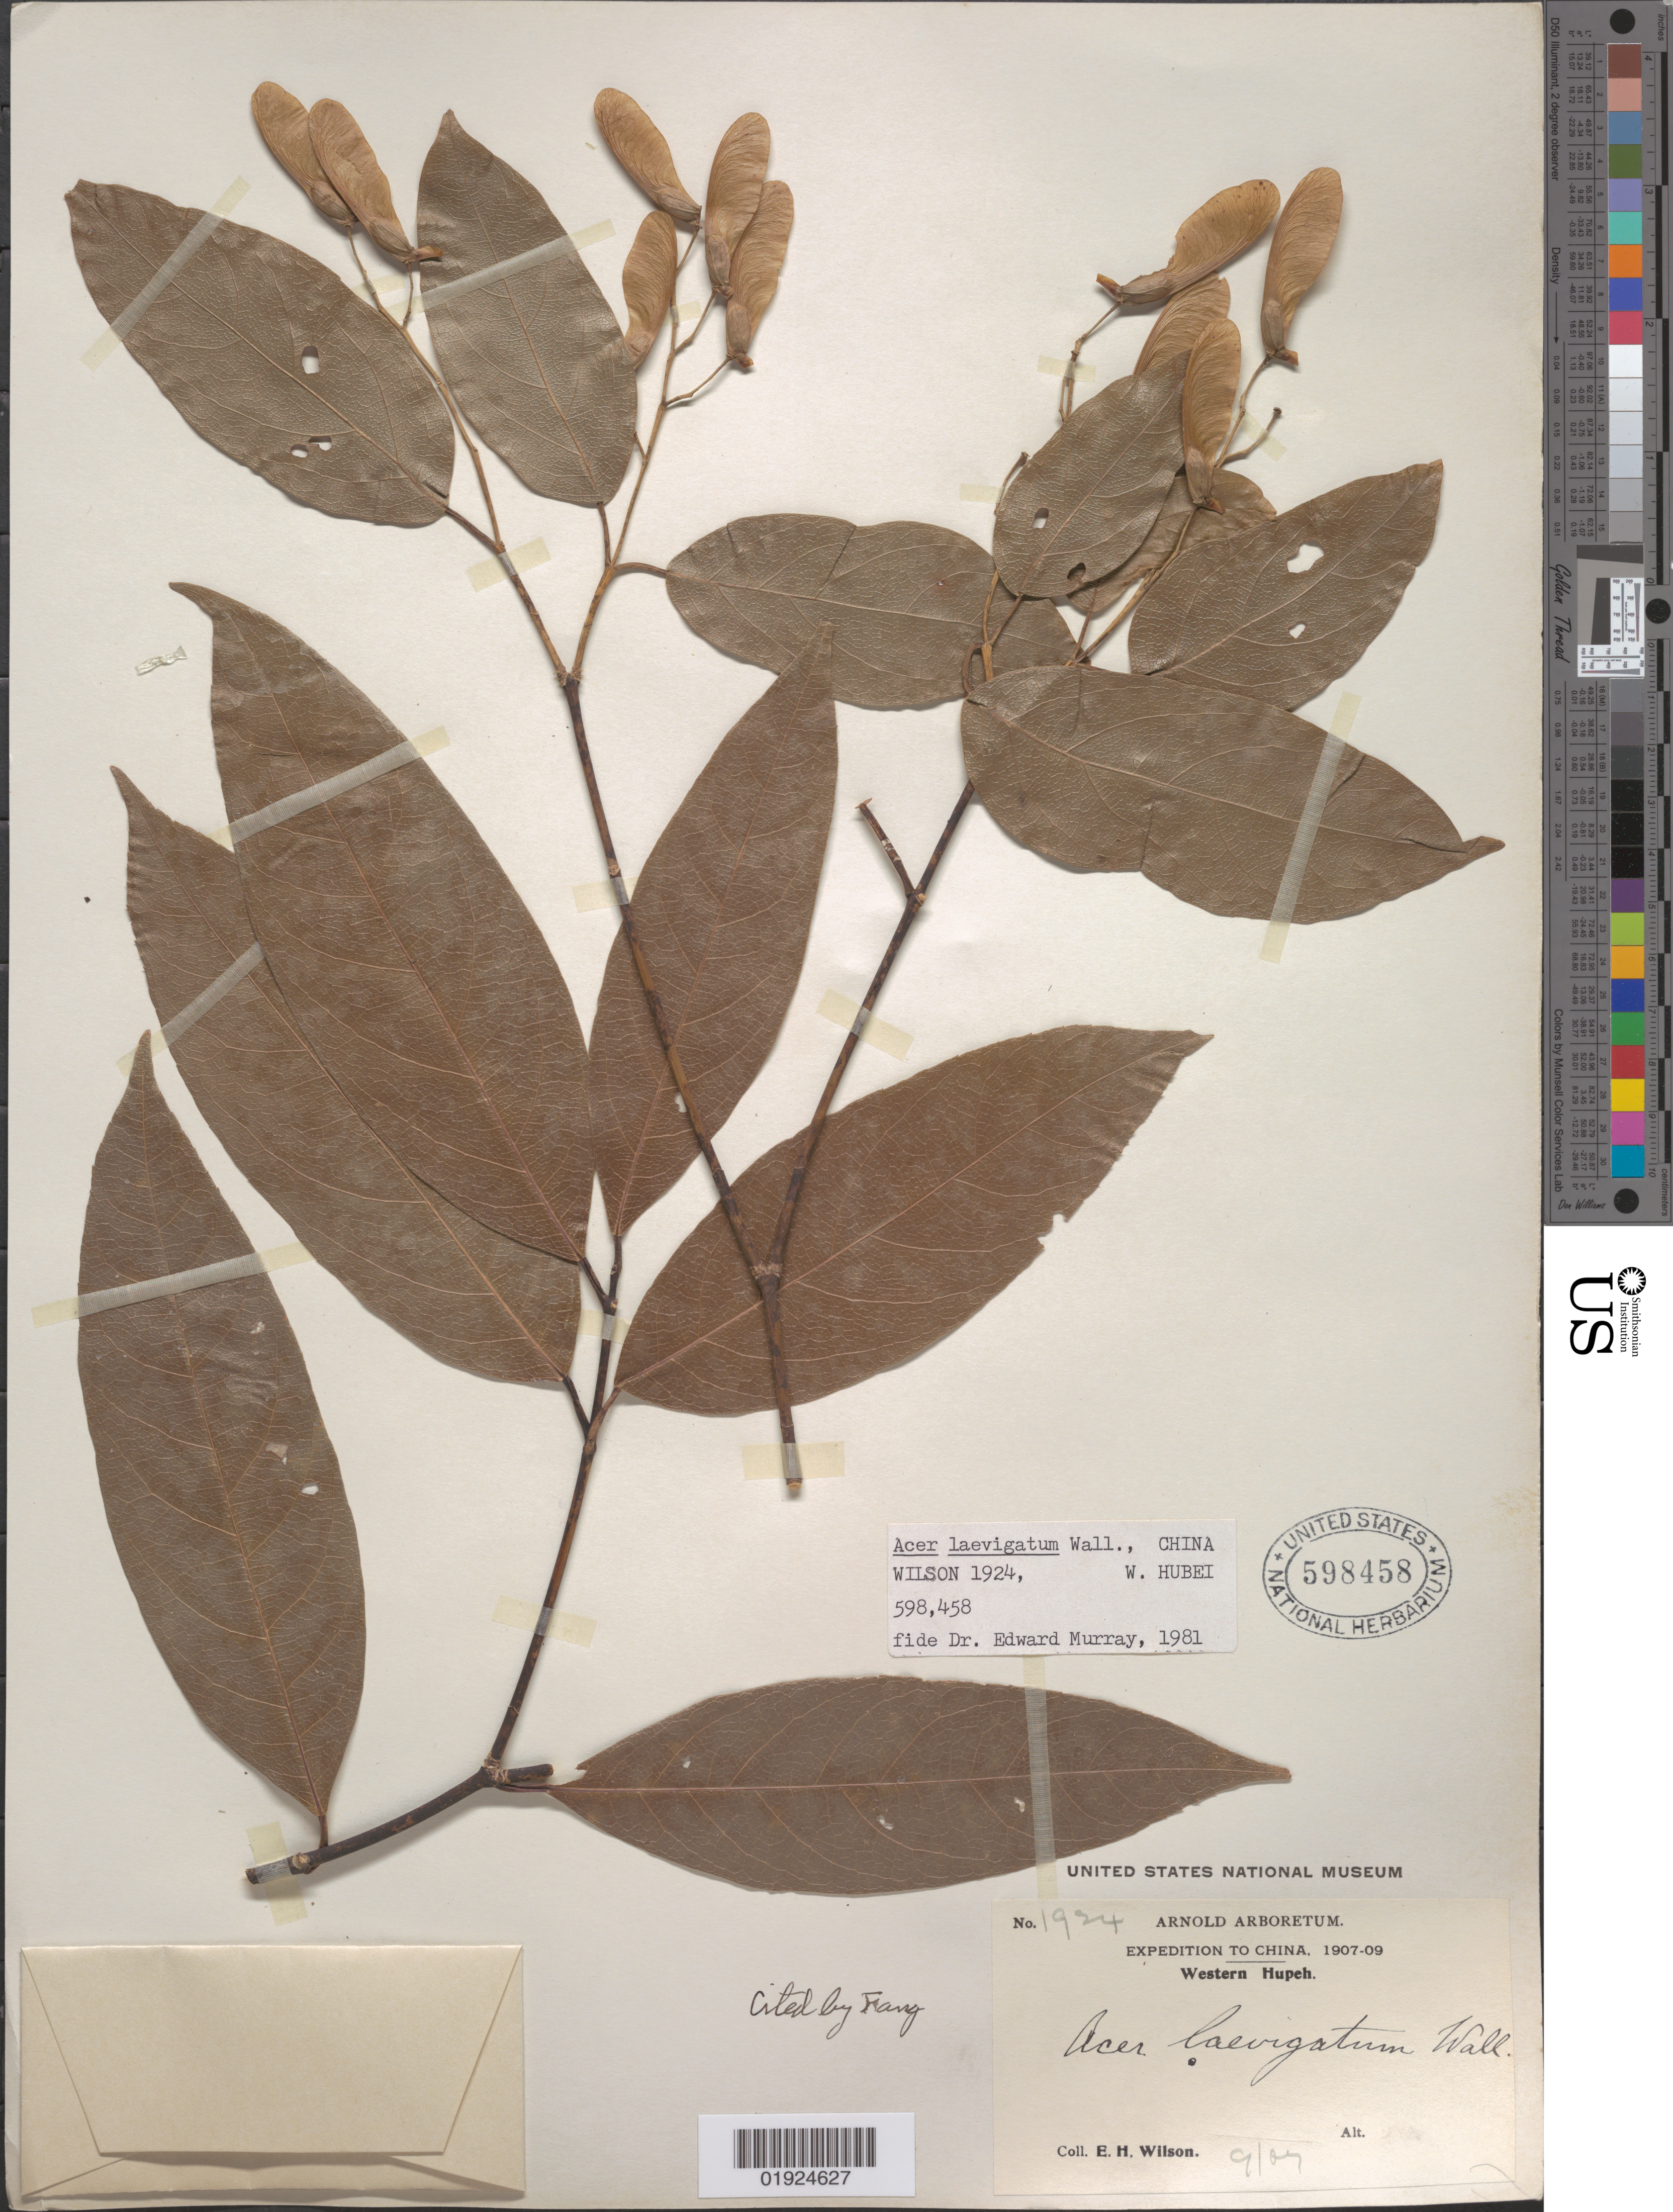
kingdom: Plantae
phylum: Tracheophyta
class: Magnoliopsida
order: Sapindales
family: Sapindaceae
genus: Acer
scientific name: Acer laevigatum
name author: Wall.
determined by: Murray, Edward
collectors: E. H. Wilson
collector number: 1924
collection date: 1907-09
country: China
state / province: Hubei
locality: Western Hupeh [Hubei]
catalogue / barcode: US 598458